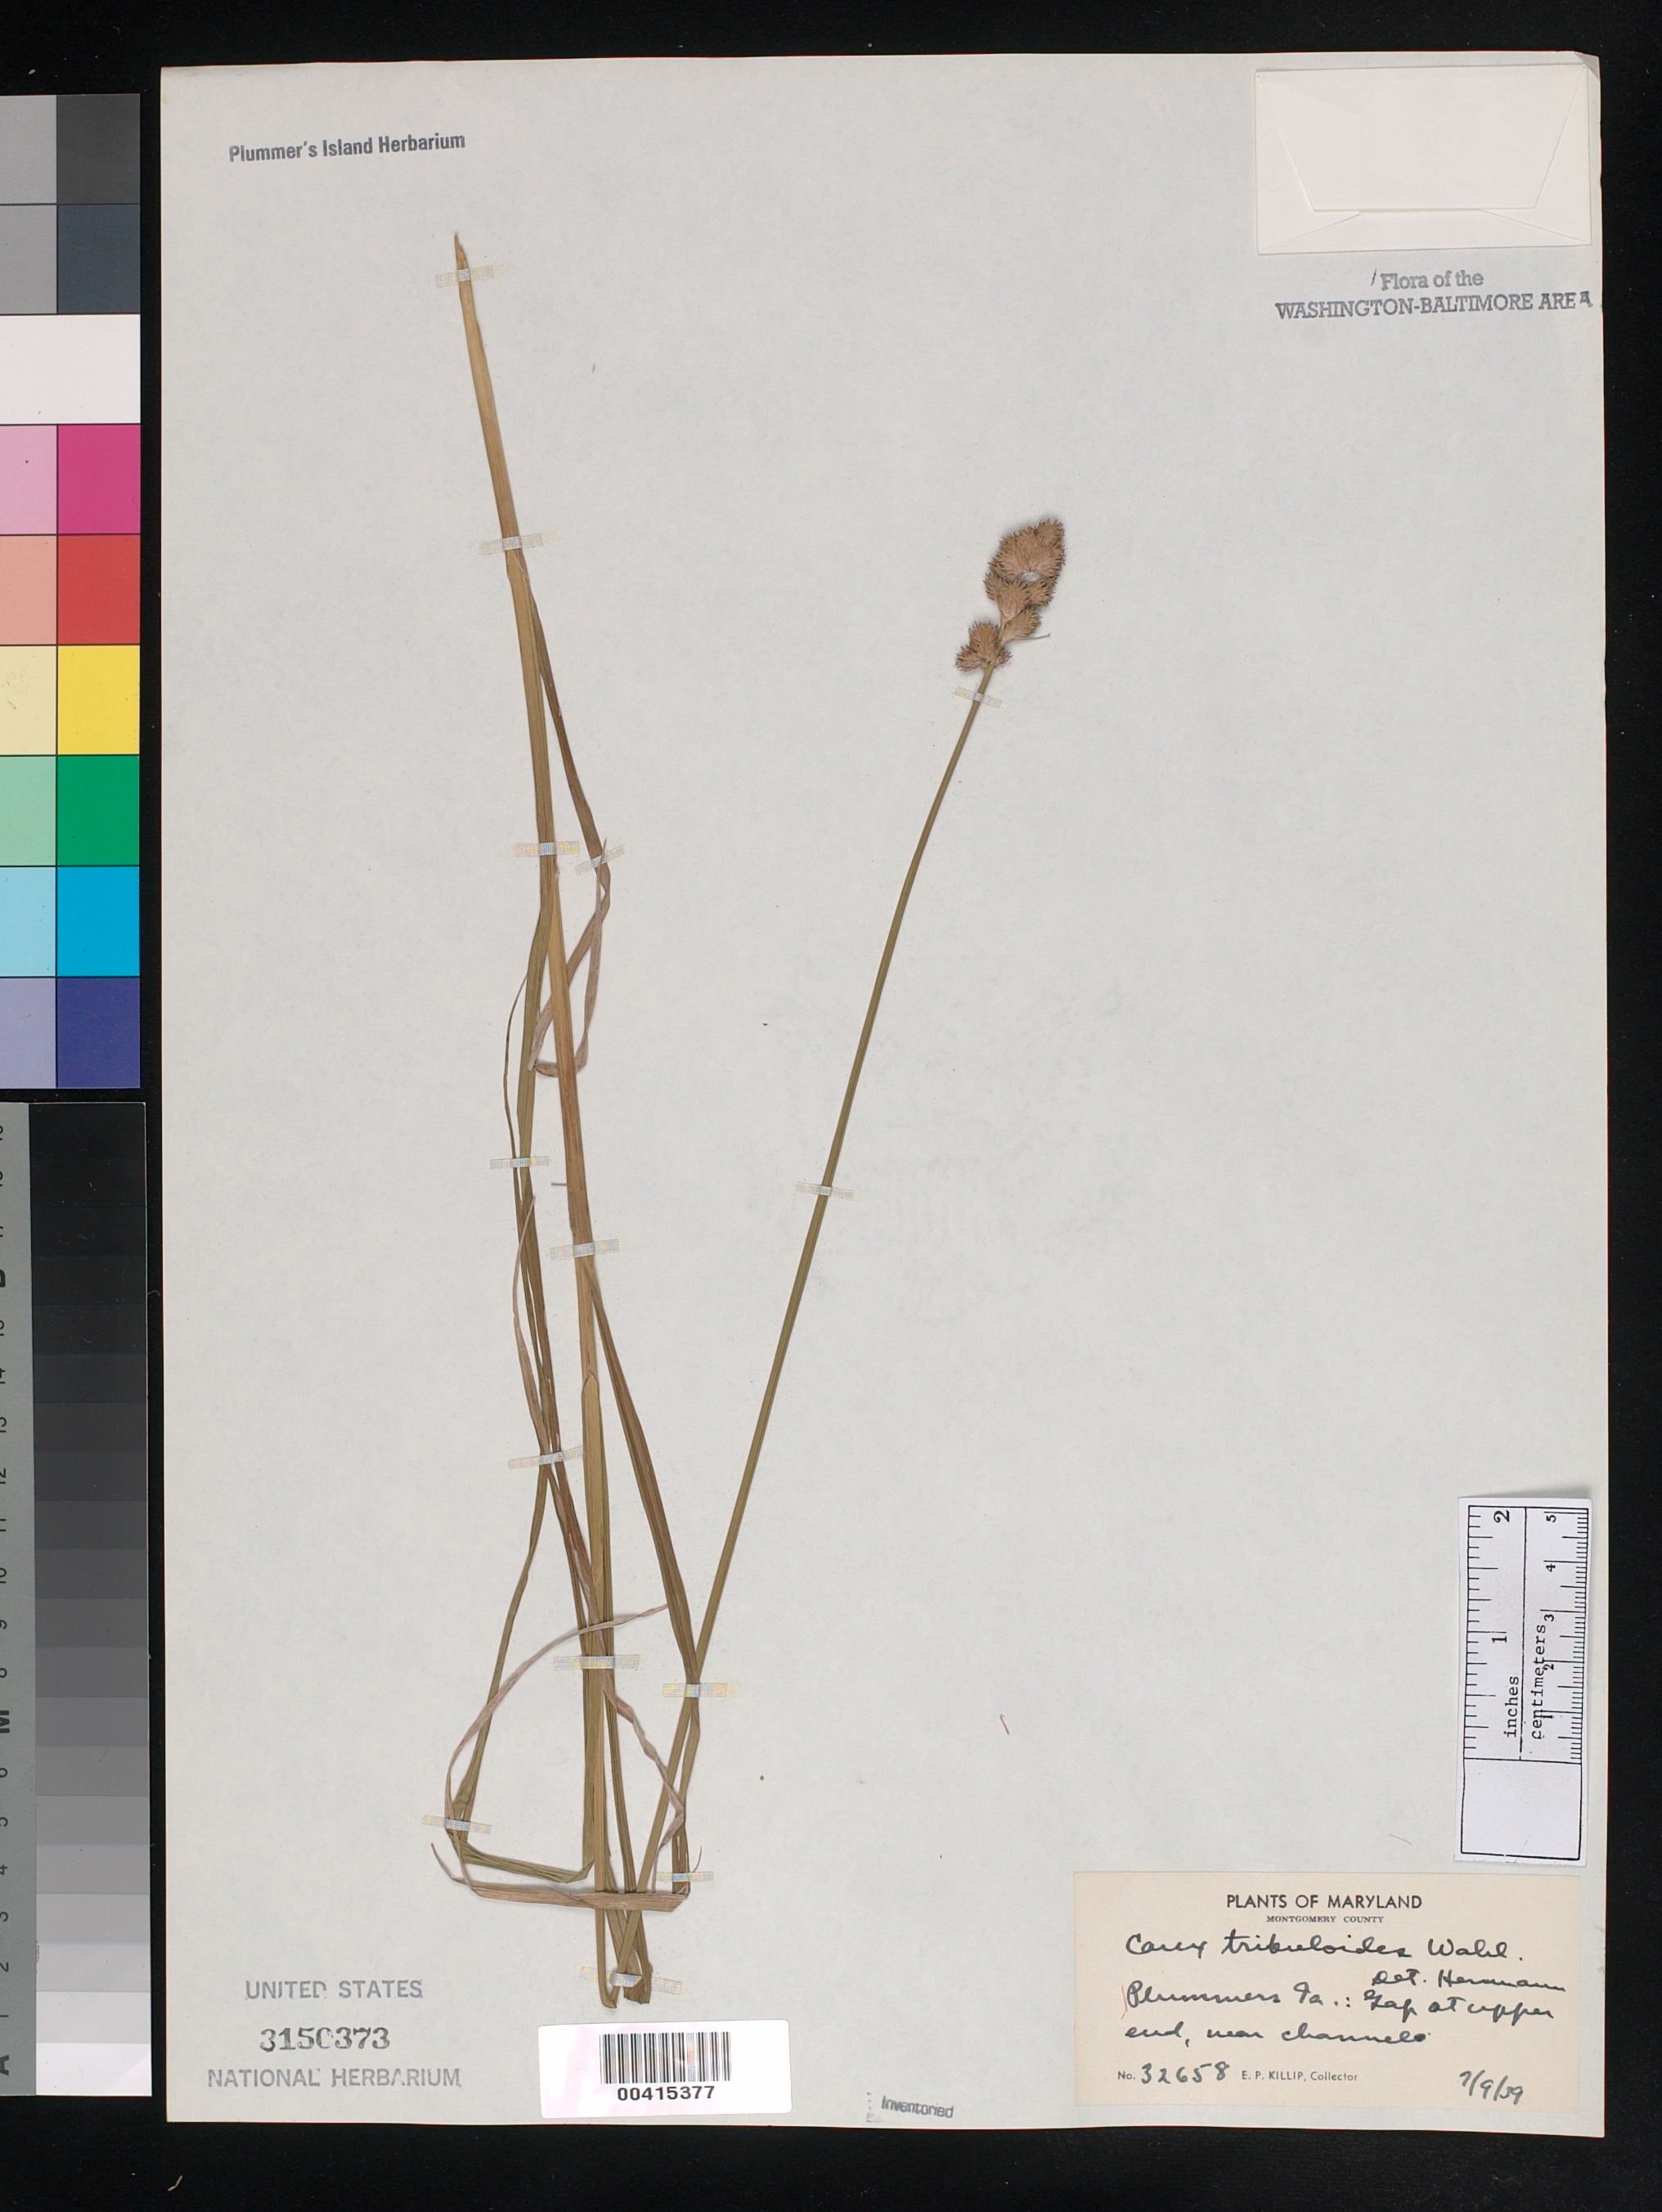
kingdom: Plantae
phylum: Tracheophyta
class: Liliopsida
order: Poales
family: Cyperaceae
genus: Carex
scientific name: Carex tribuloides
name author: Wahlenb.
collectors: E. P. Killip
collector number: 32658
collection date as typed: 09 Jul 1939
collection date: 1939-07-09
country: United States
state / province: Maryland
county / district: Montgomery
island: Plummers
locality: Plummer's Island; Gap at upper end, near channel Plummers Island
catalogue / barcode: US 3150373